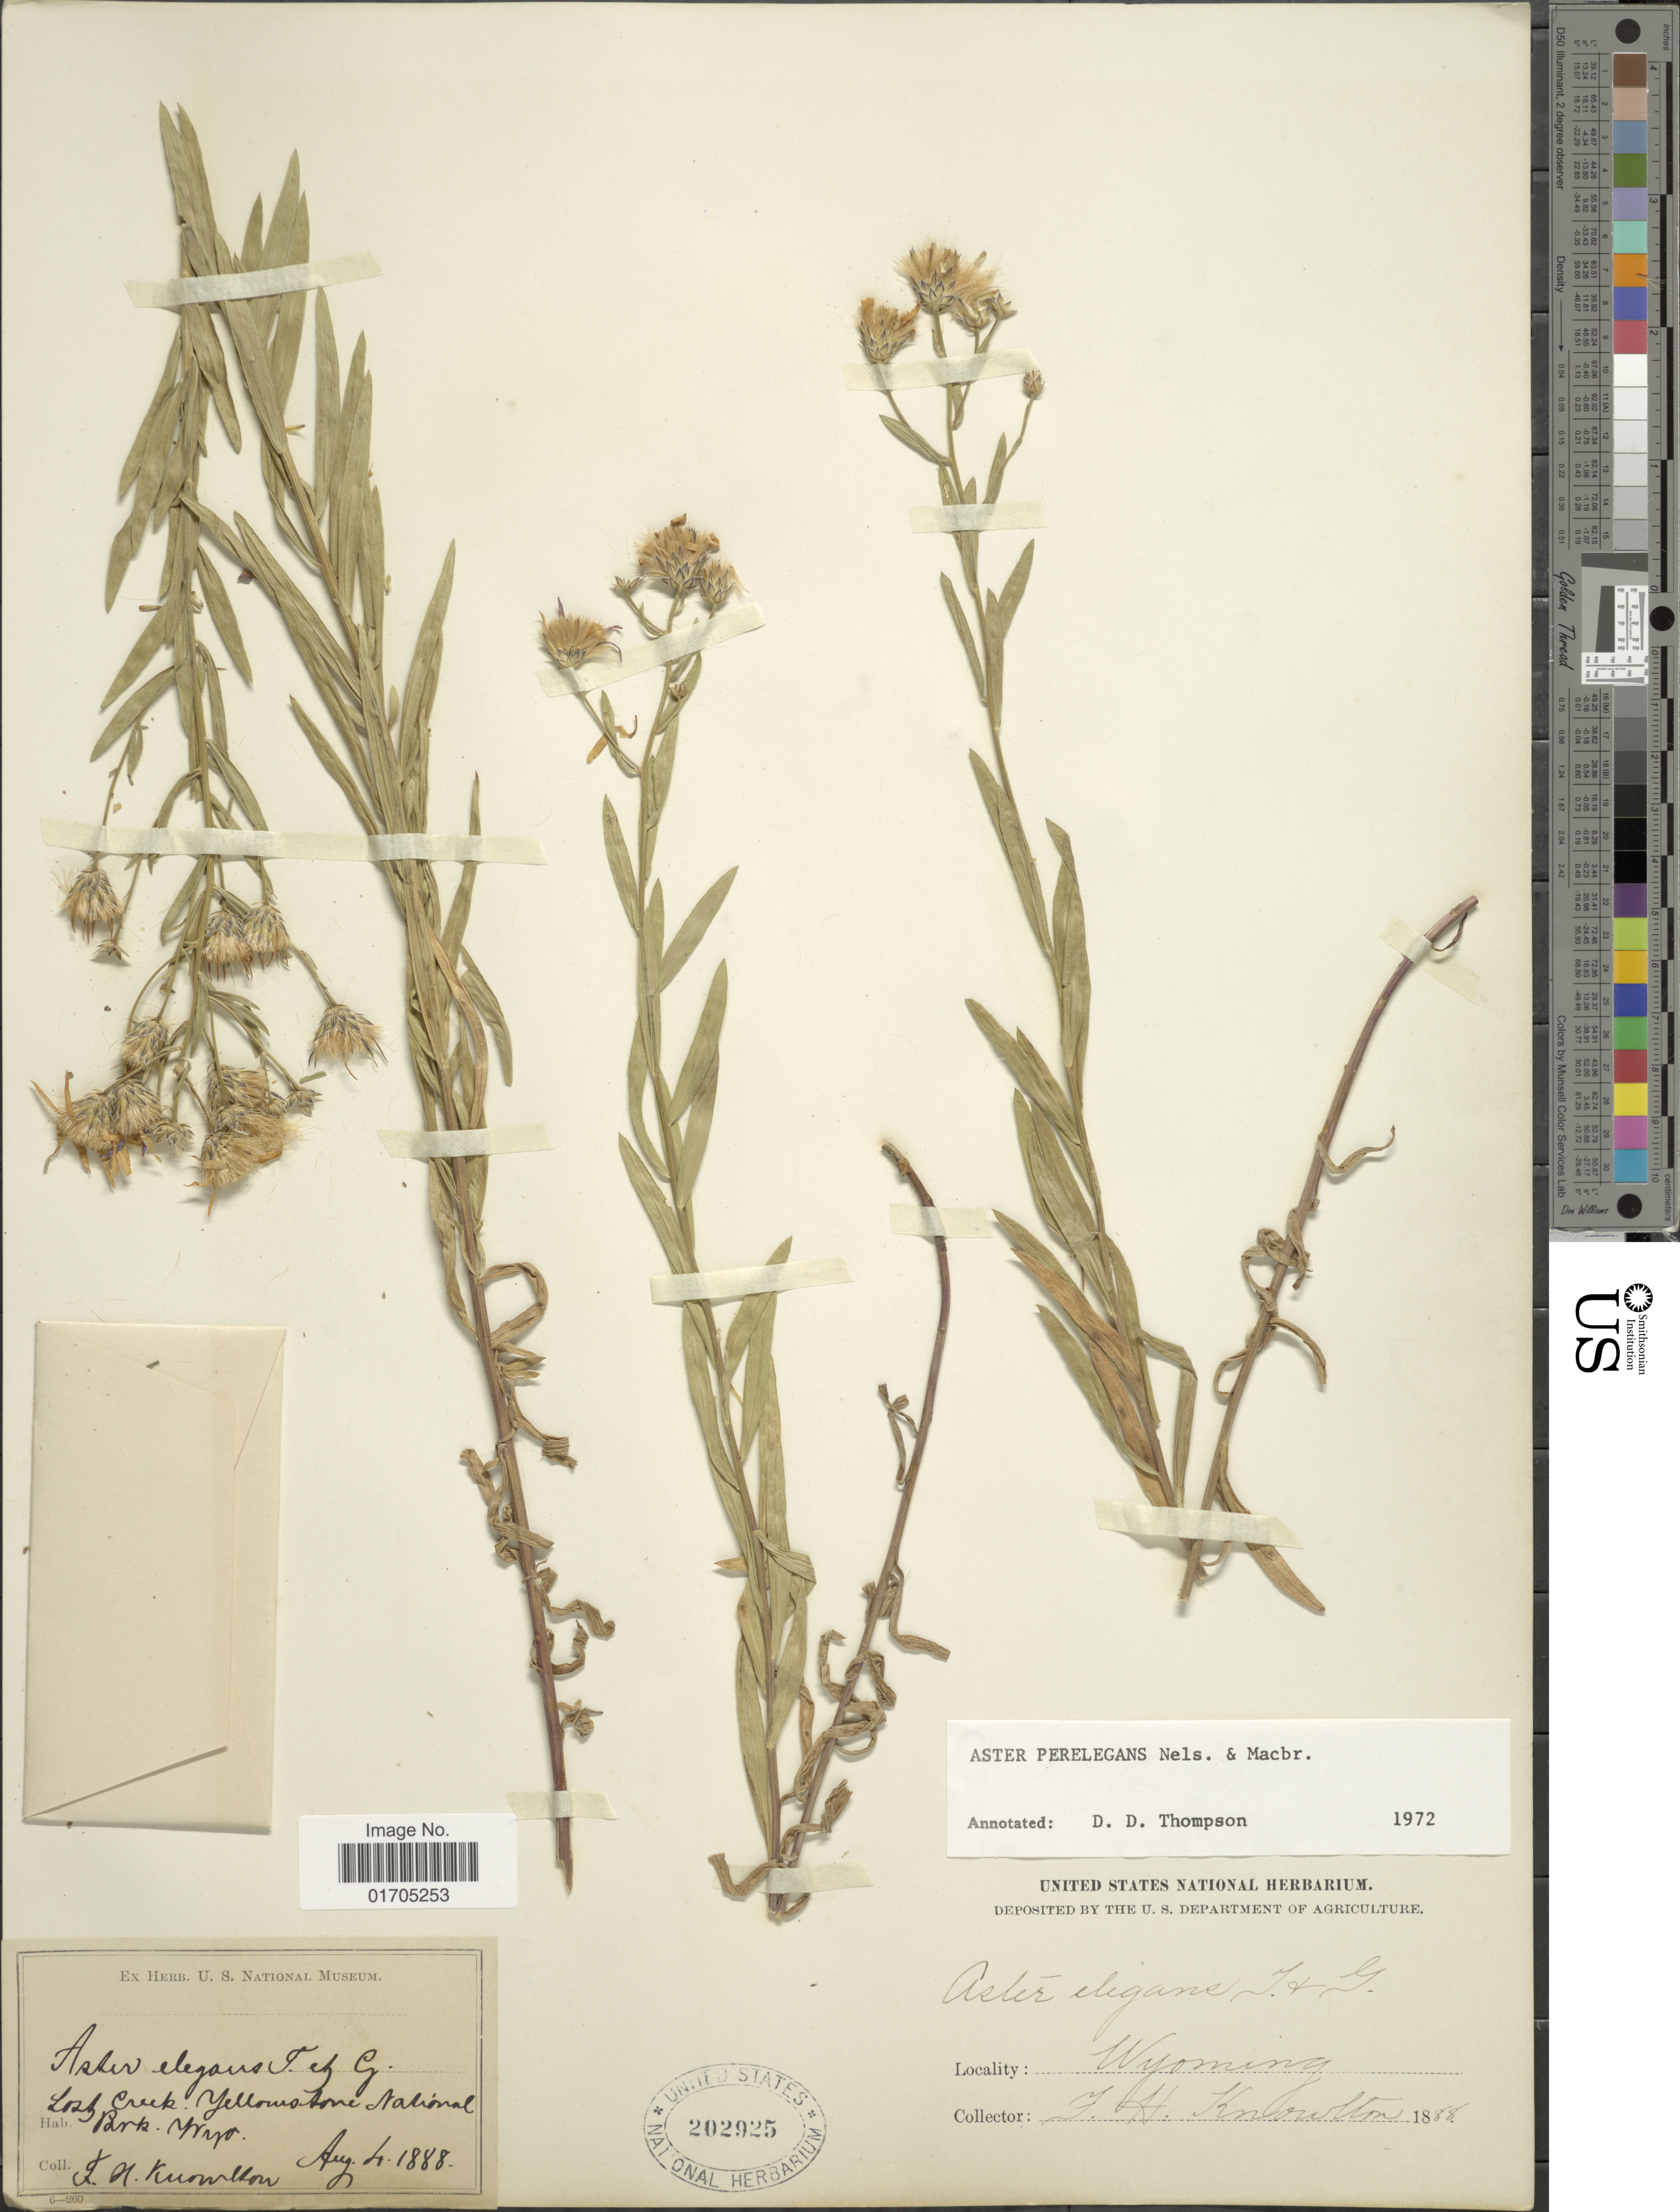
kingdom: Plantae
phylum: Tracheophyta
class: Magnoliopsida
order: Asterales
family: Asteraceae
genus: Eucephalus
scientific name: Eucephalus elegans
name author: Nutt.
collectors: F. H. Knowlton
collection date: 1888-08-04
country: United States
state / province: Wyoming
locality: Lost Creek, Yellowstone National Park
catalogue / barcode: US 202925